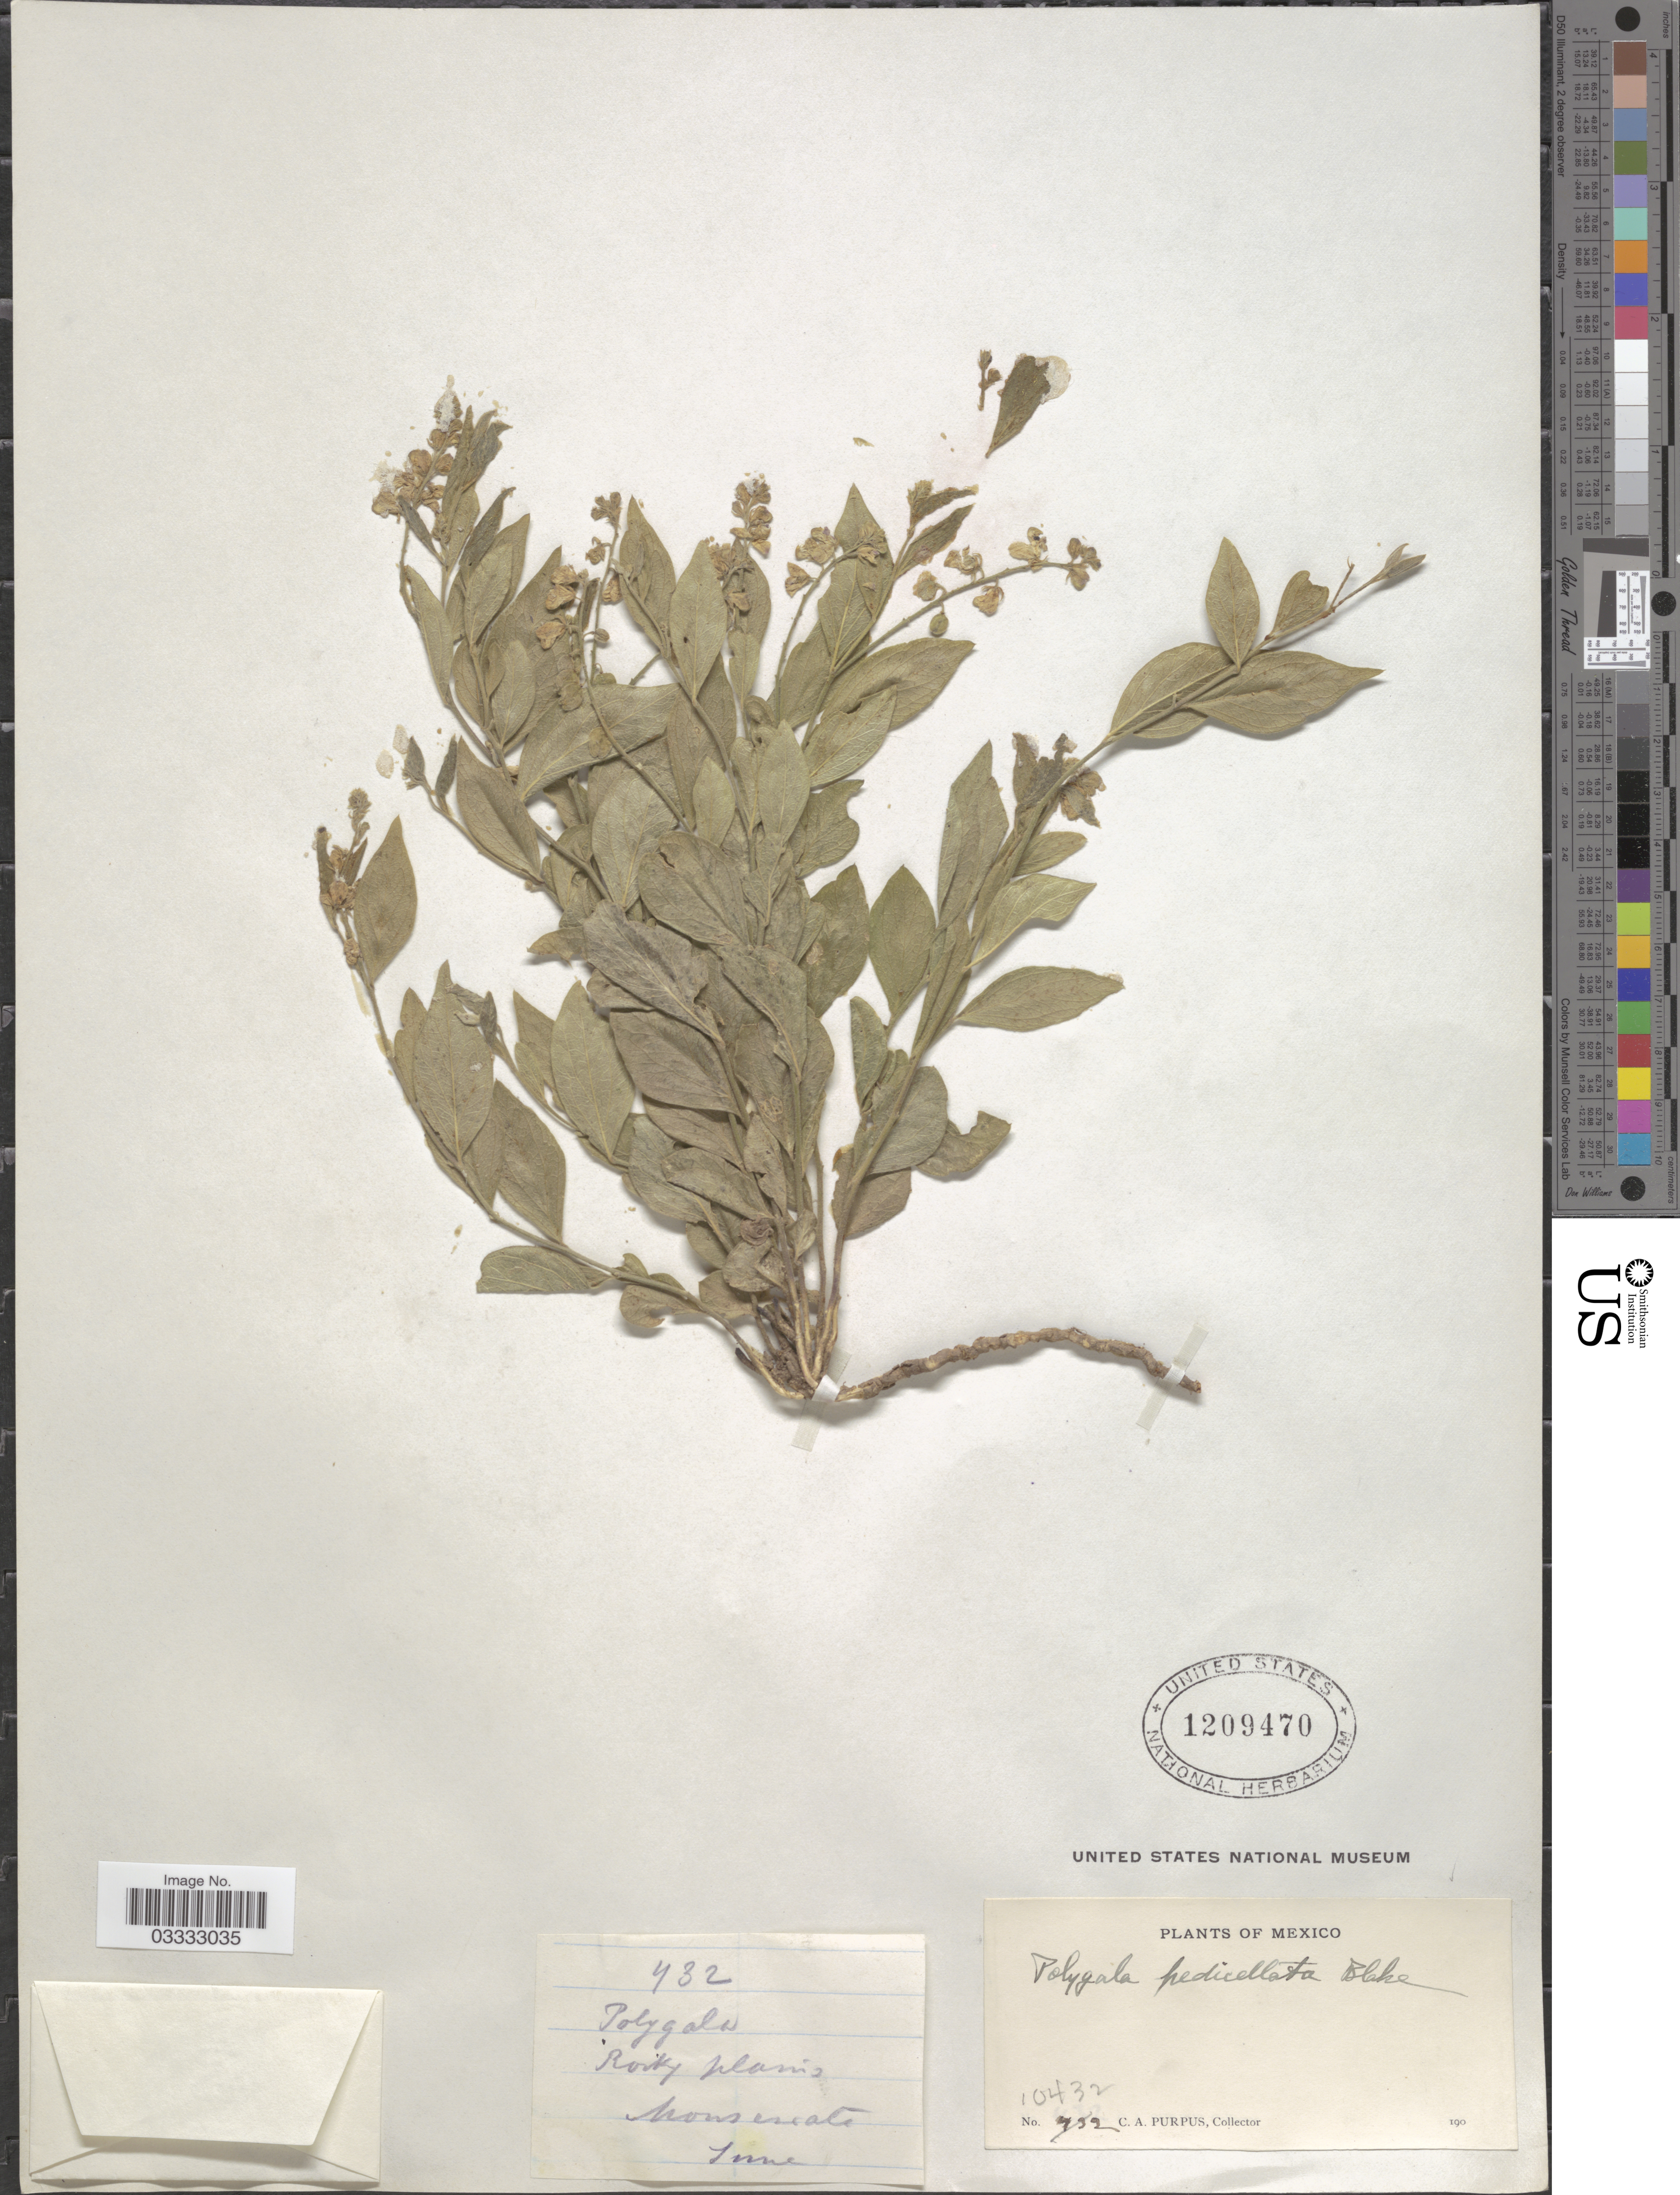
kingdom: Plantae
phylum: Tracheophyta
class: Magnoliopsida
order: Fabales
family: Polygalaceae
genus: Polygala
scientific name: Polygala pedicellata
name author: S.F. Blake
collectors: C. A. Purpus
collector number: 10432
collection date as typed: June 190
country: Mexico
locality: Monserrate.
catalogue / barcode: US 1209470